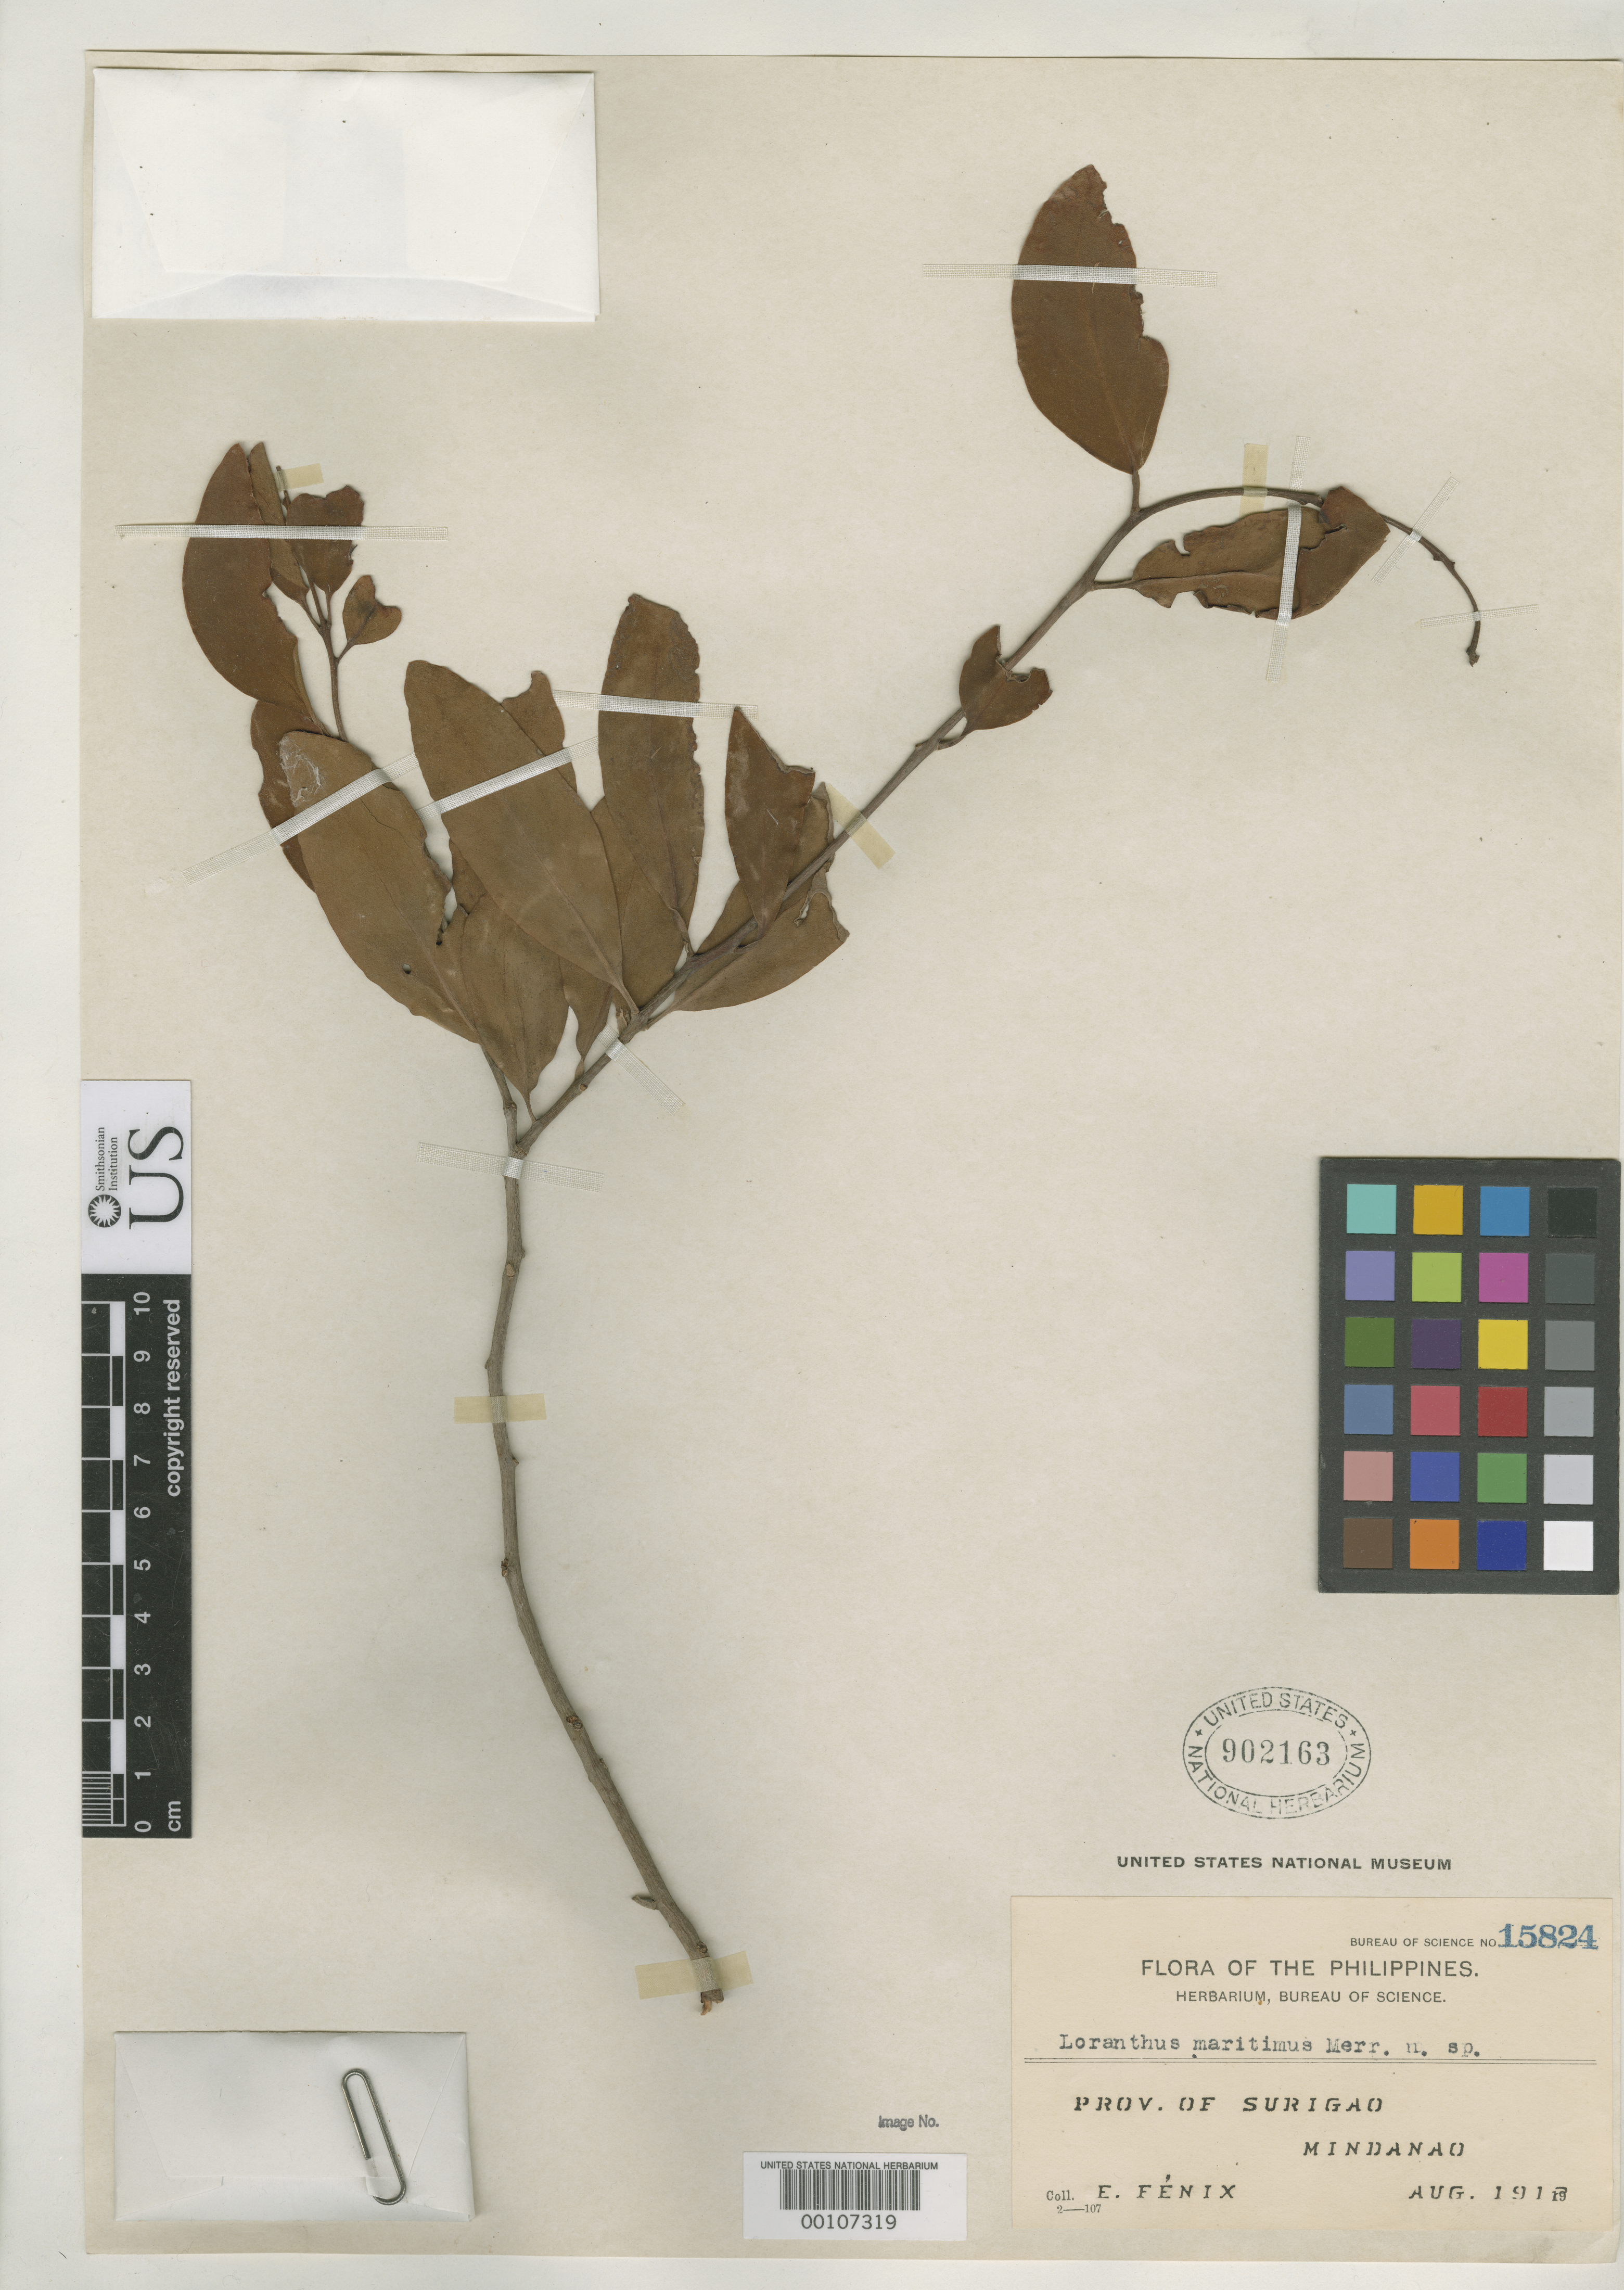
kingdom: Plantae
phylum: Tracheophyta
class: Magnoliopsida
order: Santalales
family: Loranthaceae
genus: Loranthus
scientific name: Loranthus maritimus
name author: Merr.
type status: Isotype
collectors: E. Fénix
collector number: Bur. Sci. 15824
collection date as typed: Aug 1912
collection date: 1912-08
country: Philippines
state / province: Caraga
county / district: Surigao del Norte / Surigao del Sur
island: Mindanao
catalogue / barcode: US 902163